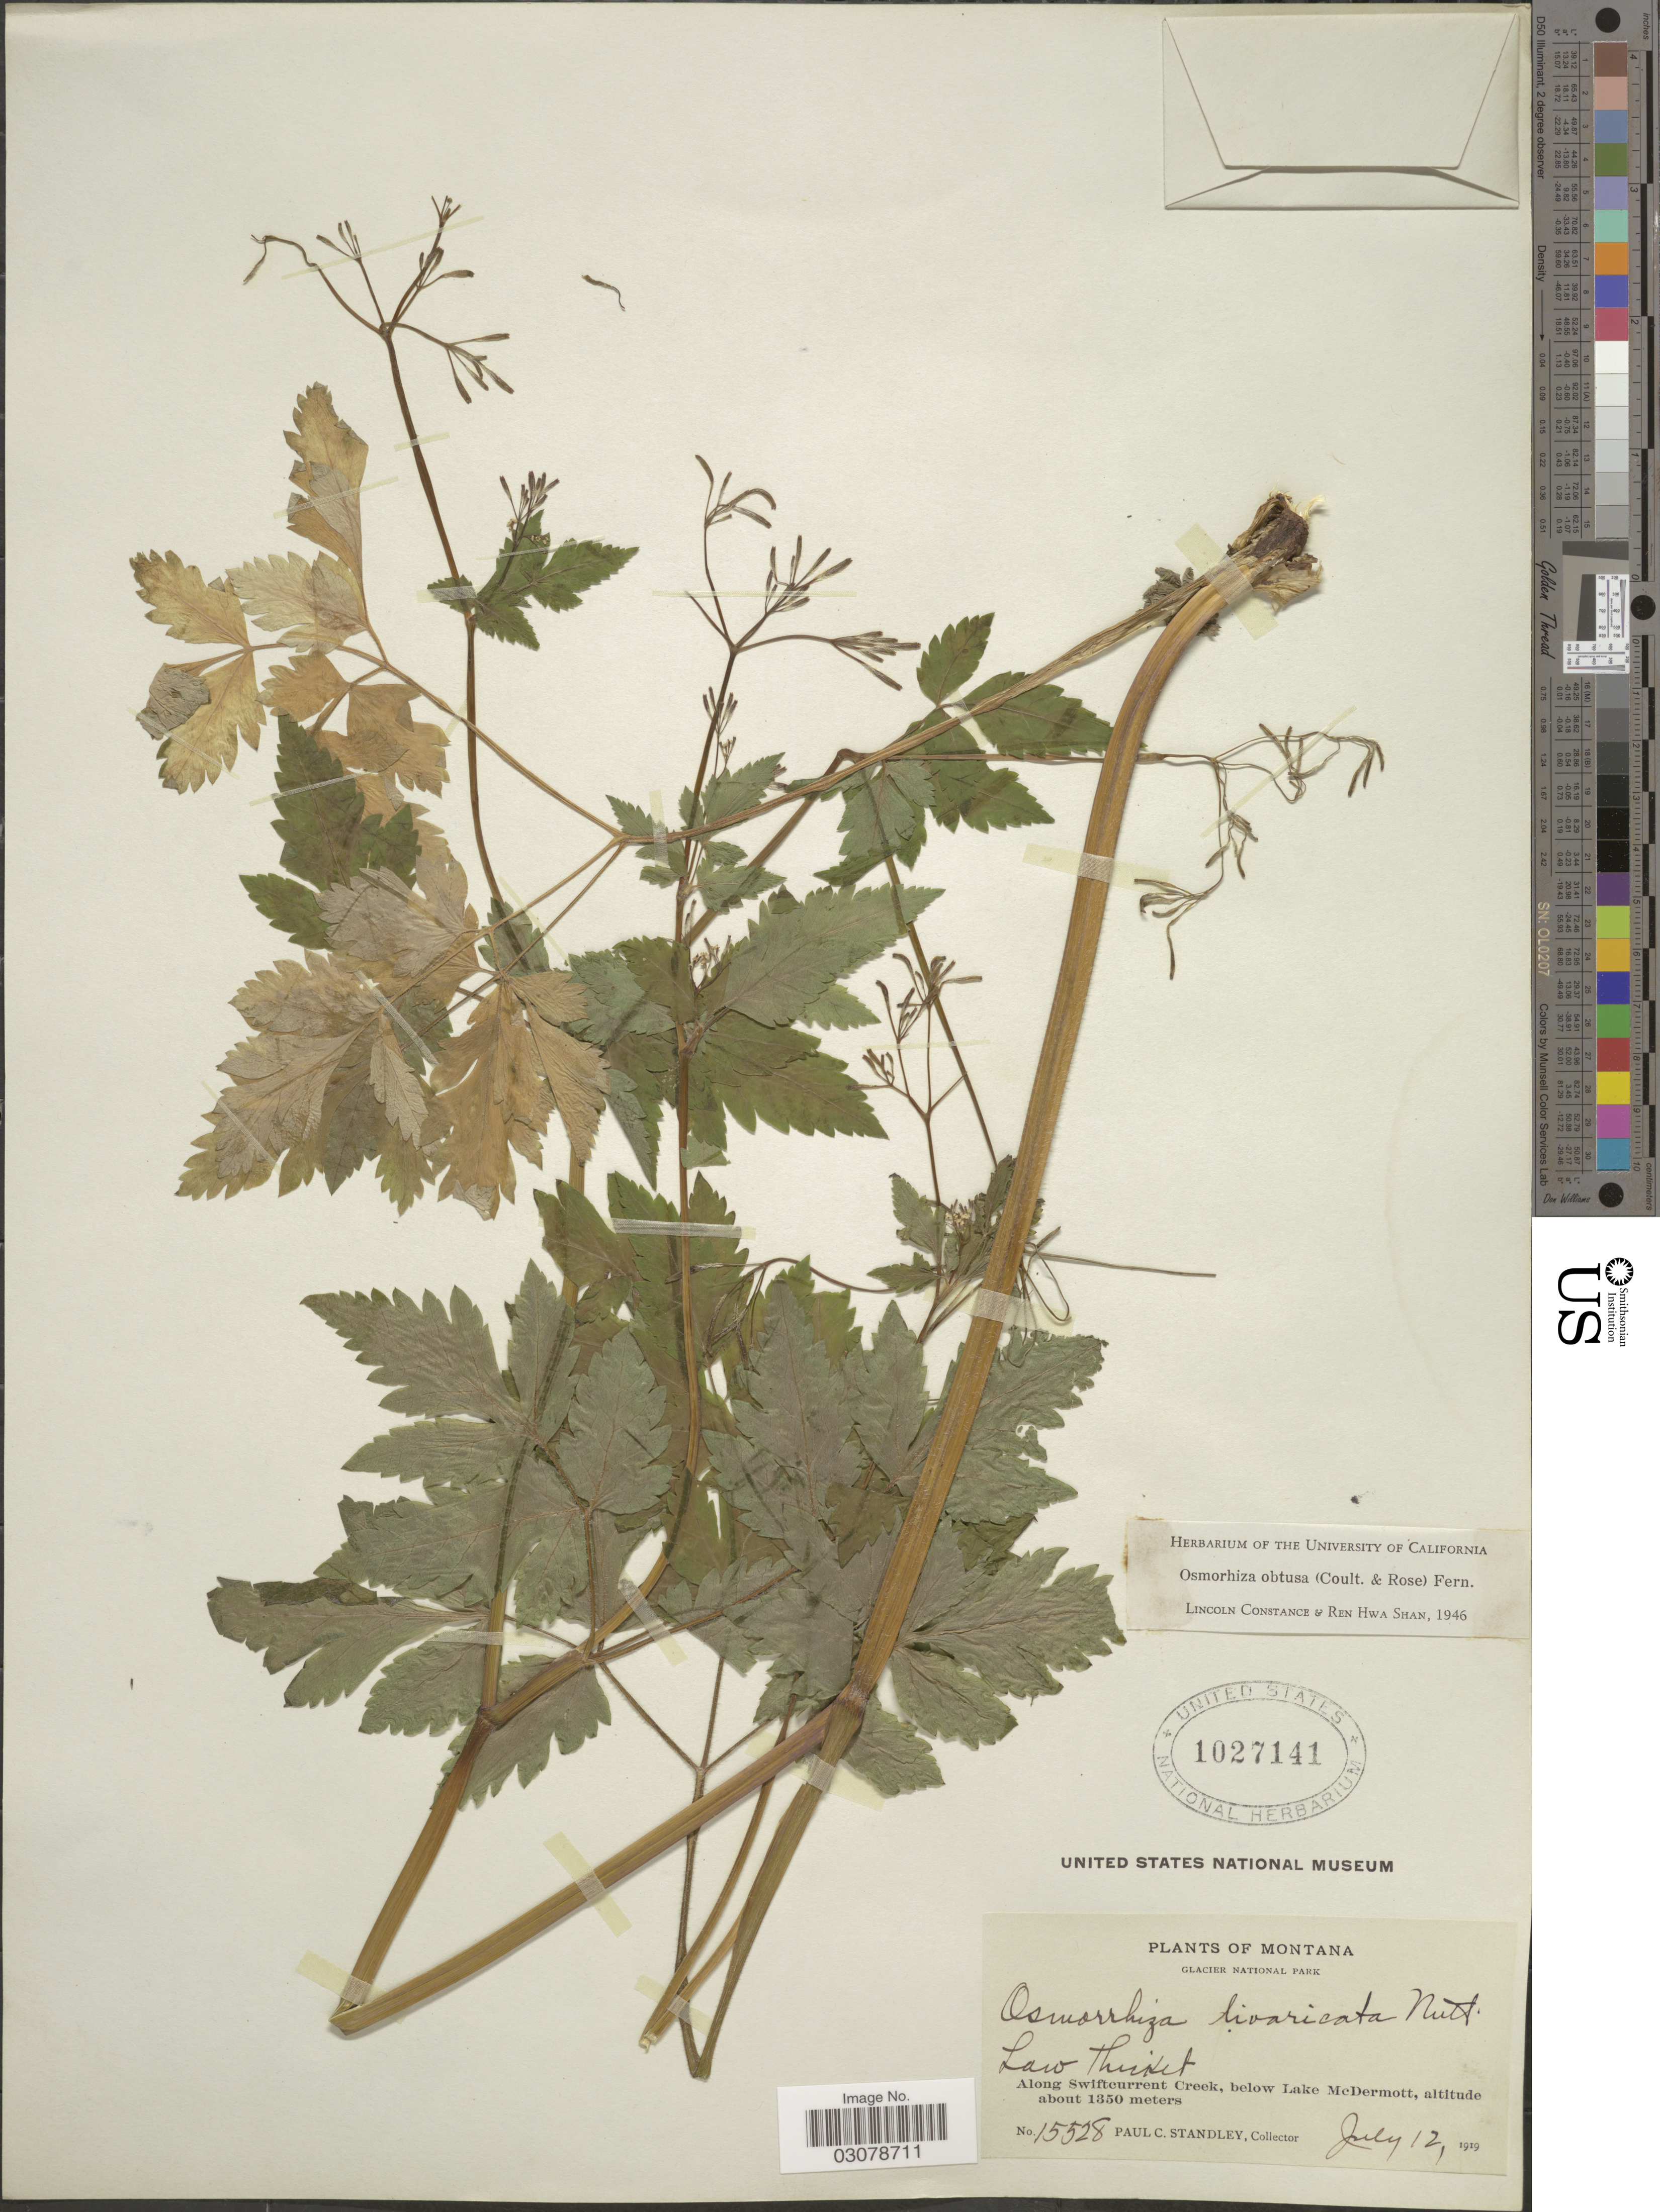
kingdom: Plantae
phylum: Tracheophyta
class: Magnoliopsida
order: Apiales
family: Apiaceae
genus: Osmorhiza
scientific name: Osmorhiza obtusa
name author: (J.M. Coult. & Rose) Fernald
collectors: P. C. Standley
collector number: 15528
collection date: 1919-07-12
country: United States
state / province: Montana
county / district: Glacier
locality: Glacier National Park, along Swiftcurrent Creek, below Lake McDermott.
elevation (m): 1350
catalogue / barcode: US 1027141